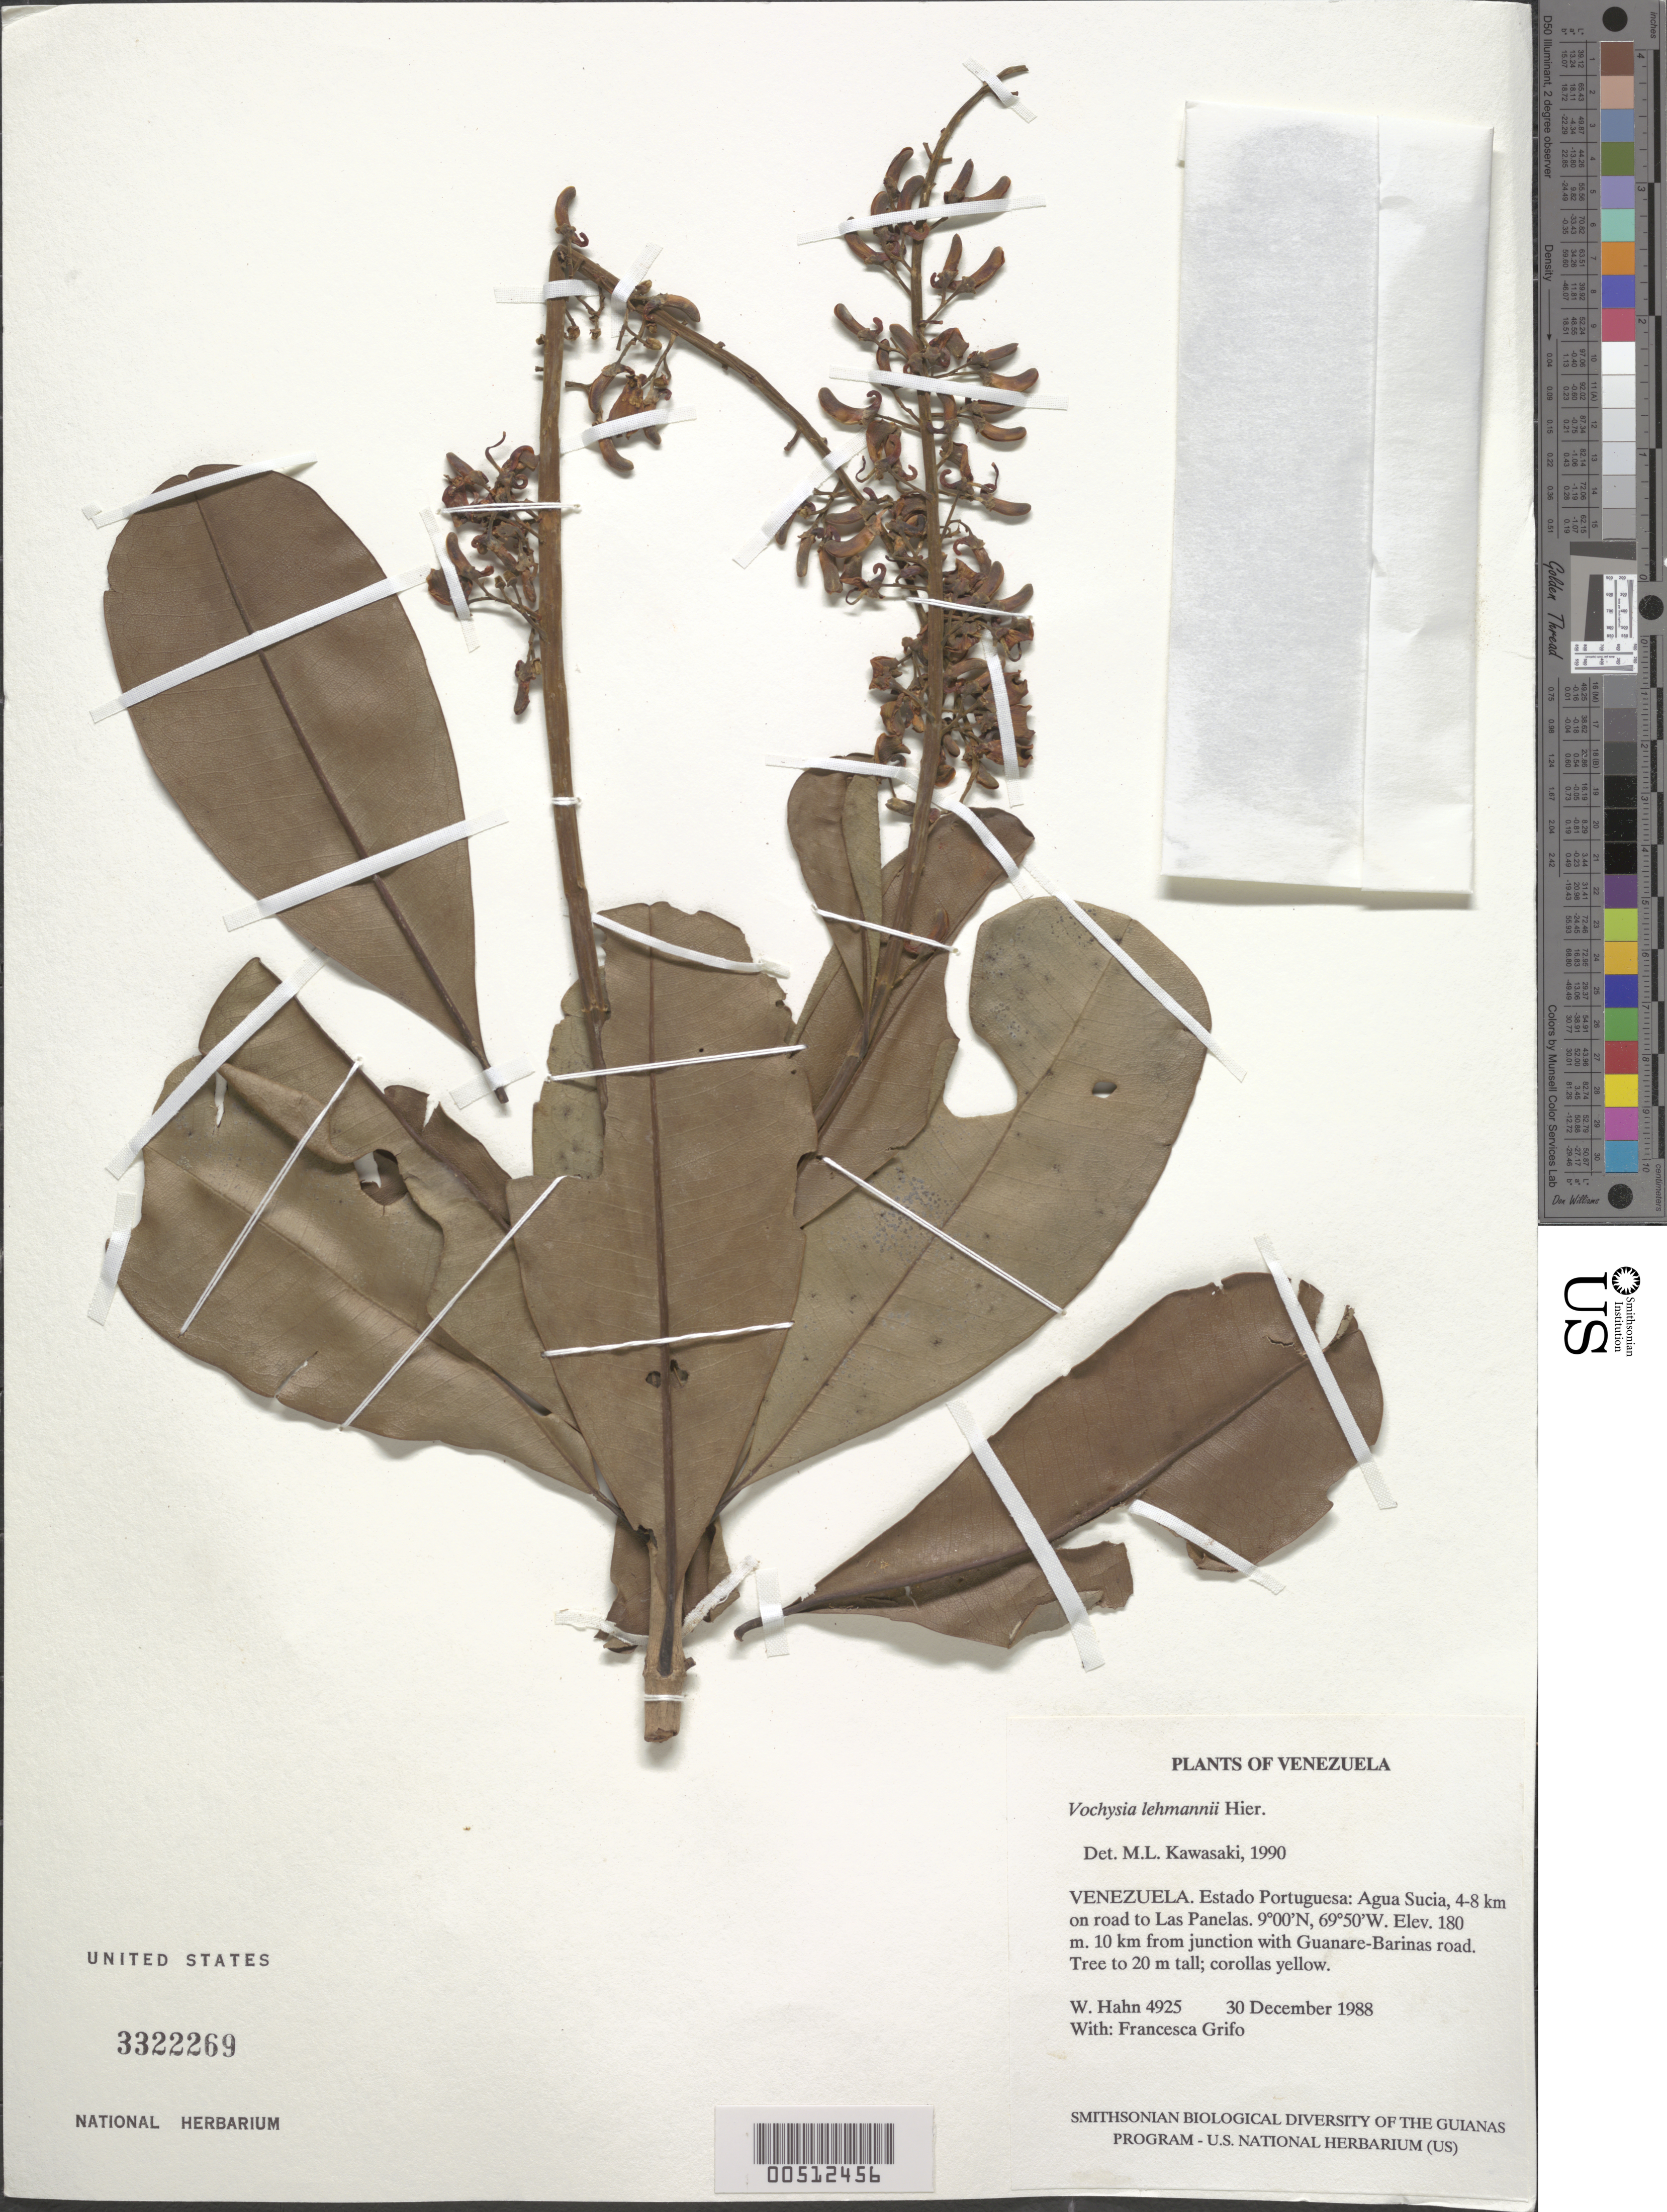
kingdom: Plantae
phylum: Tracheophyta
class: Magnoliopsida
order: Myrtales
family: Vochysiaceae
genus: Vochysia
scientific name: Vochysia lehmannii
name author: Hieron.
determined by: Robinson, Harold E., (US)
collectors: W. Hahn & F. Grifo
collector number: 4925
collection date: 1988-12-30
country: Venezuela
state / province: Portuguesa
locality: Agua Sucia, 4-8 km on road to Las Panelas, 10 km from junction with Guanare-Barinas road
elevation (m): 180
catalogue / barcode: US 3322269